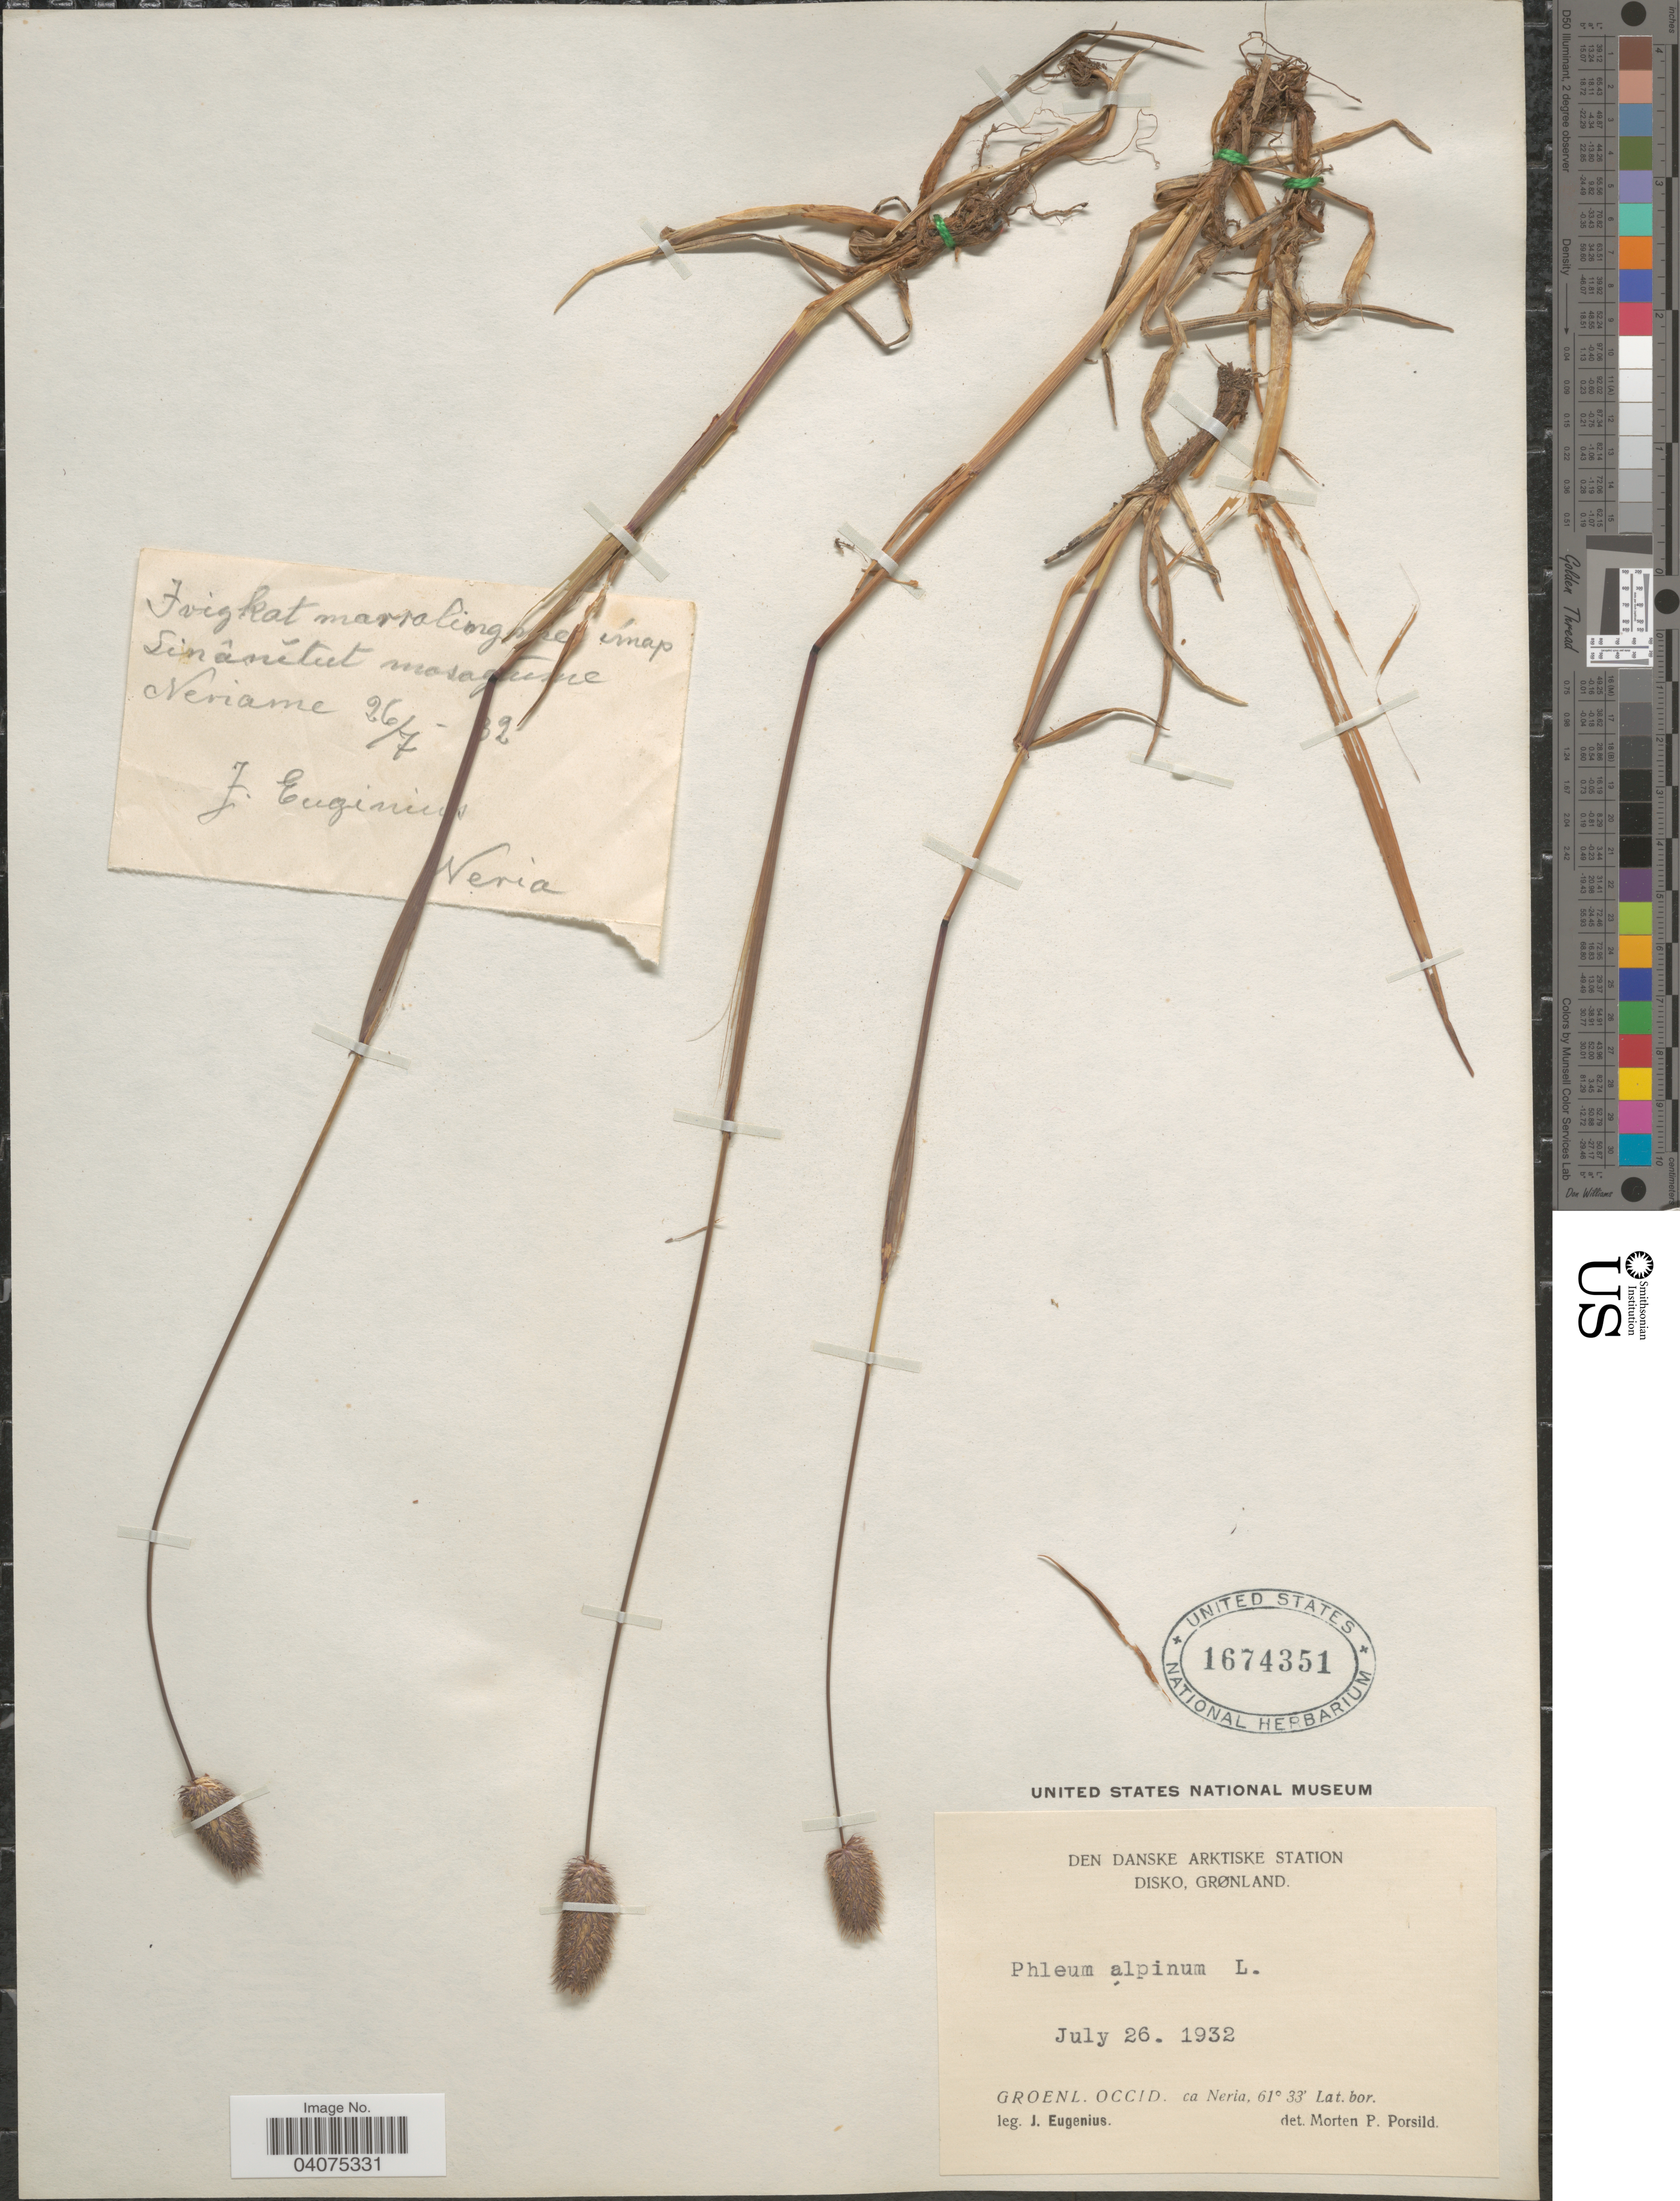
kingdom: Plantae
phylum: Tracheophyta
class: Liliopsida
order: Poales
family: Poaceae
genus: Phleum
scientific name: Phleum alpinum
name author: L.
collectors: J. Eugenius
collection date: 1932-07-26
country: Greenland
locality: Den Danske Arktiske Station. Disko, Grønland. Groenl. Occid. ca. Neria.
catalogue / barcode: US 1674351